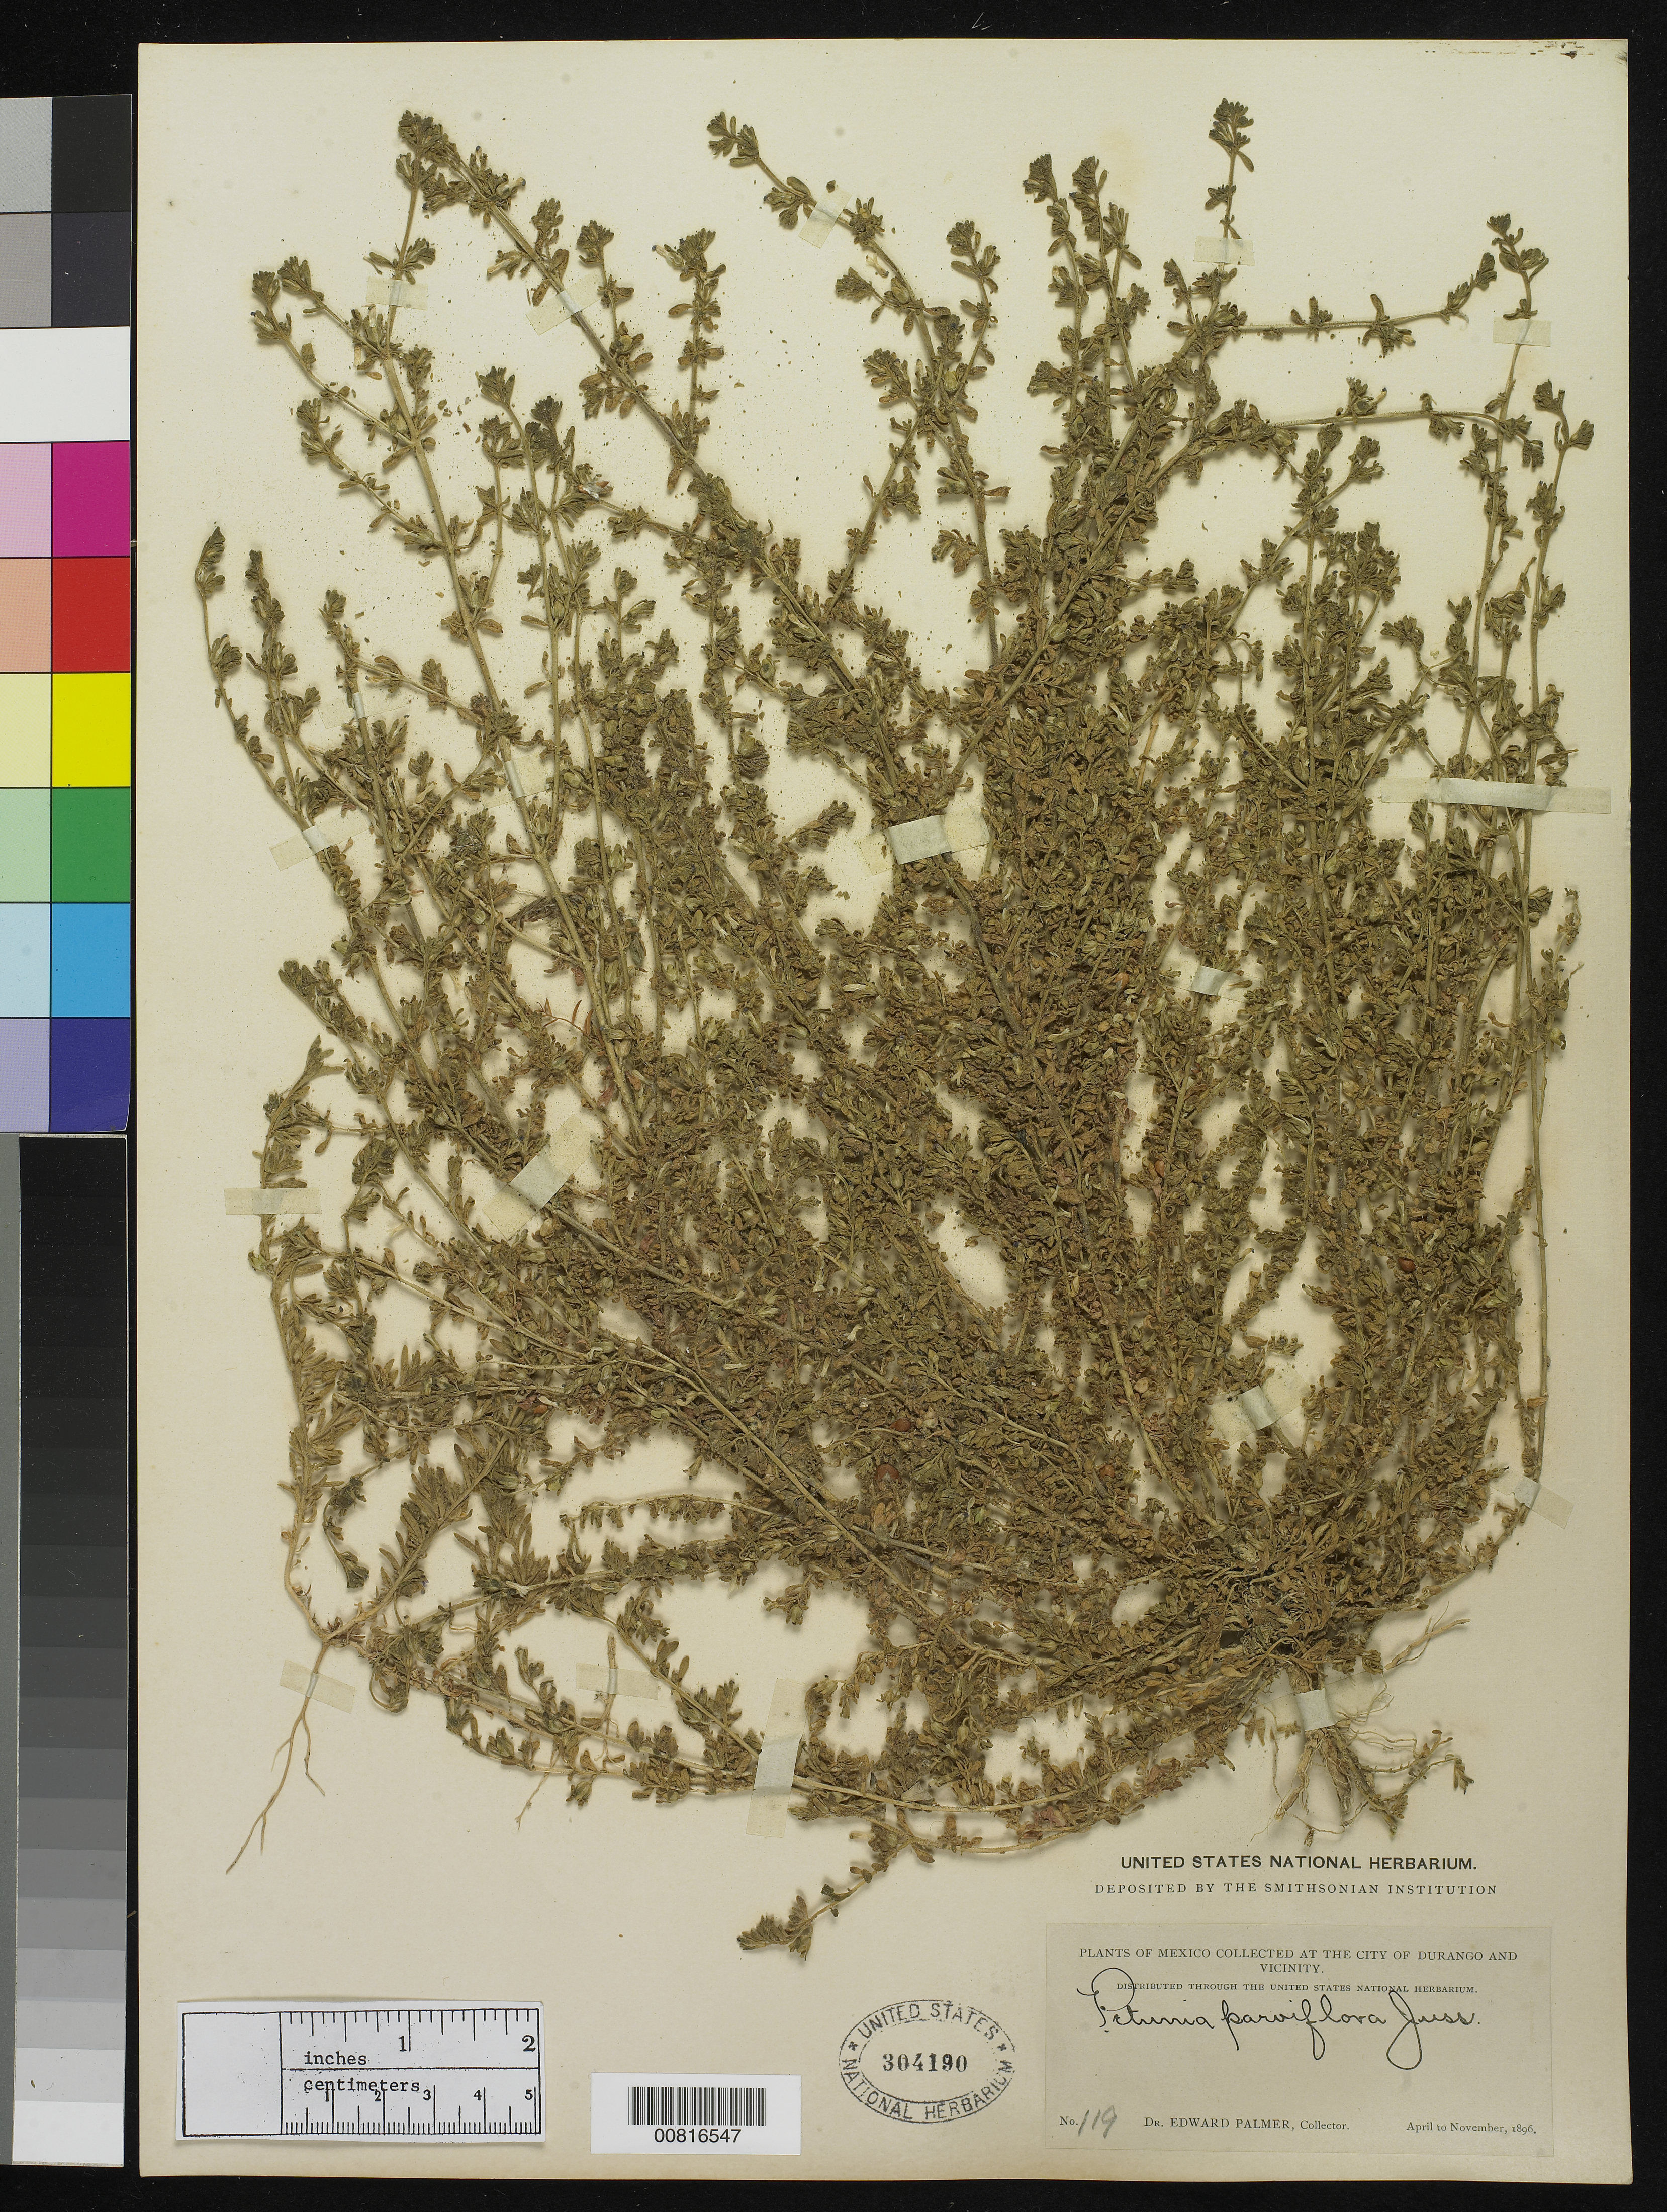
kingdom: Plantae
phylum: Tracheophyta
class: Magnoliopsida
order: Solanales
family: Solanaceae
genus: Petunia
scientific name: Petunia parviflora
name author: Juss.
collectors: E. Palmer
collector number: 119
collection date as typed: Apr 1896 to -- Nov 1896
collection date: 1896-04/1896-11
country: Mexico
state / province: Durango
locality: City of Durango and vicinity.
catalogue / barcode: US 304190